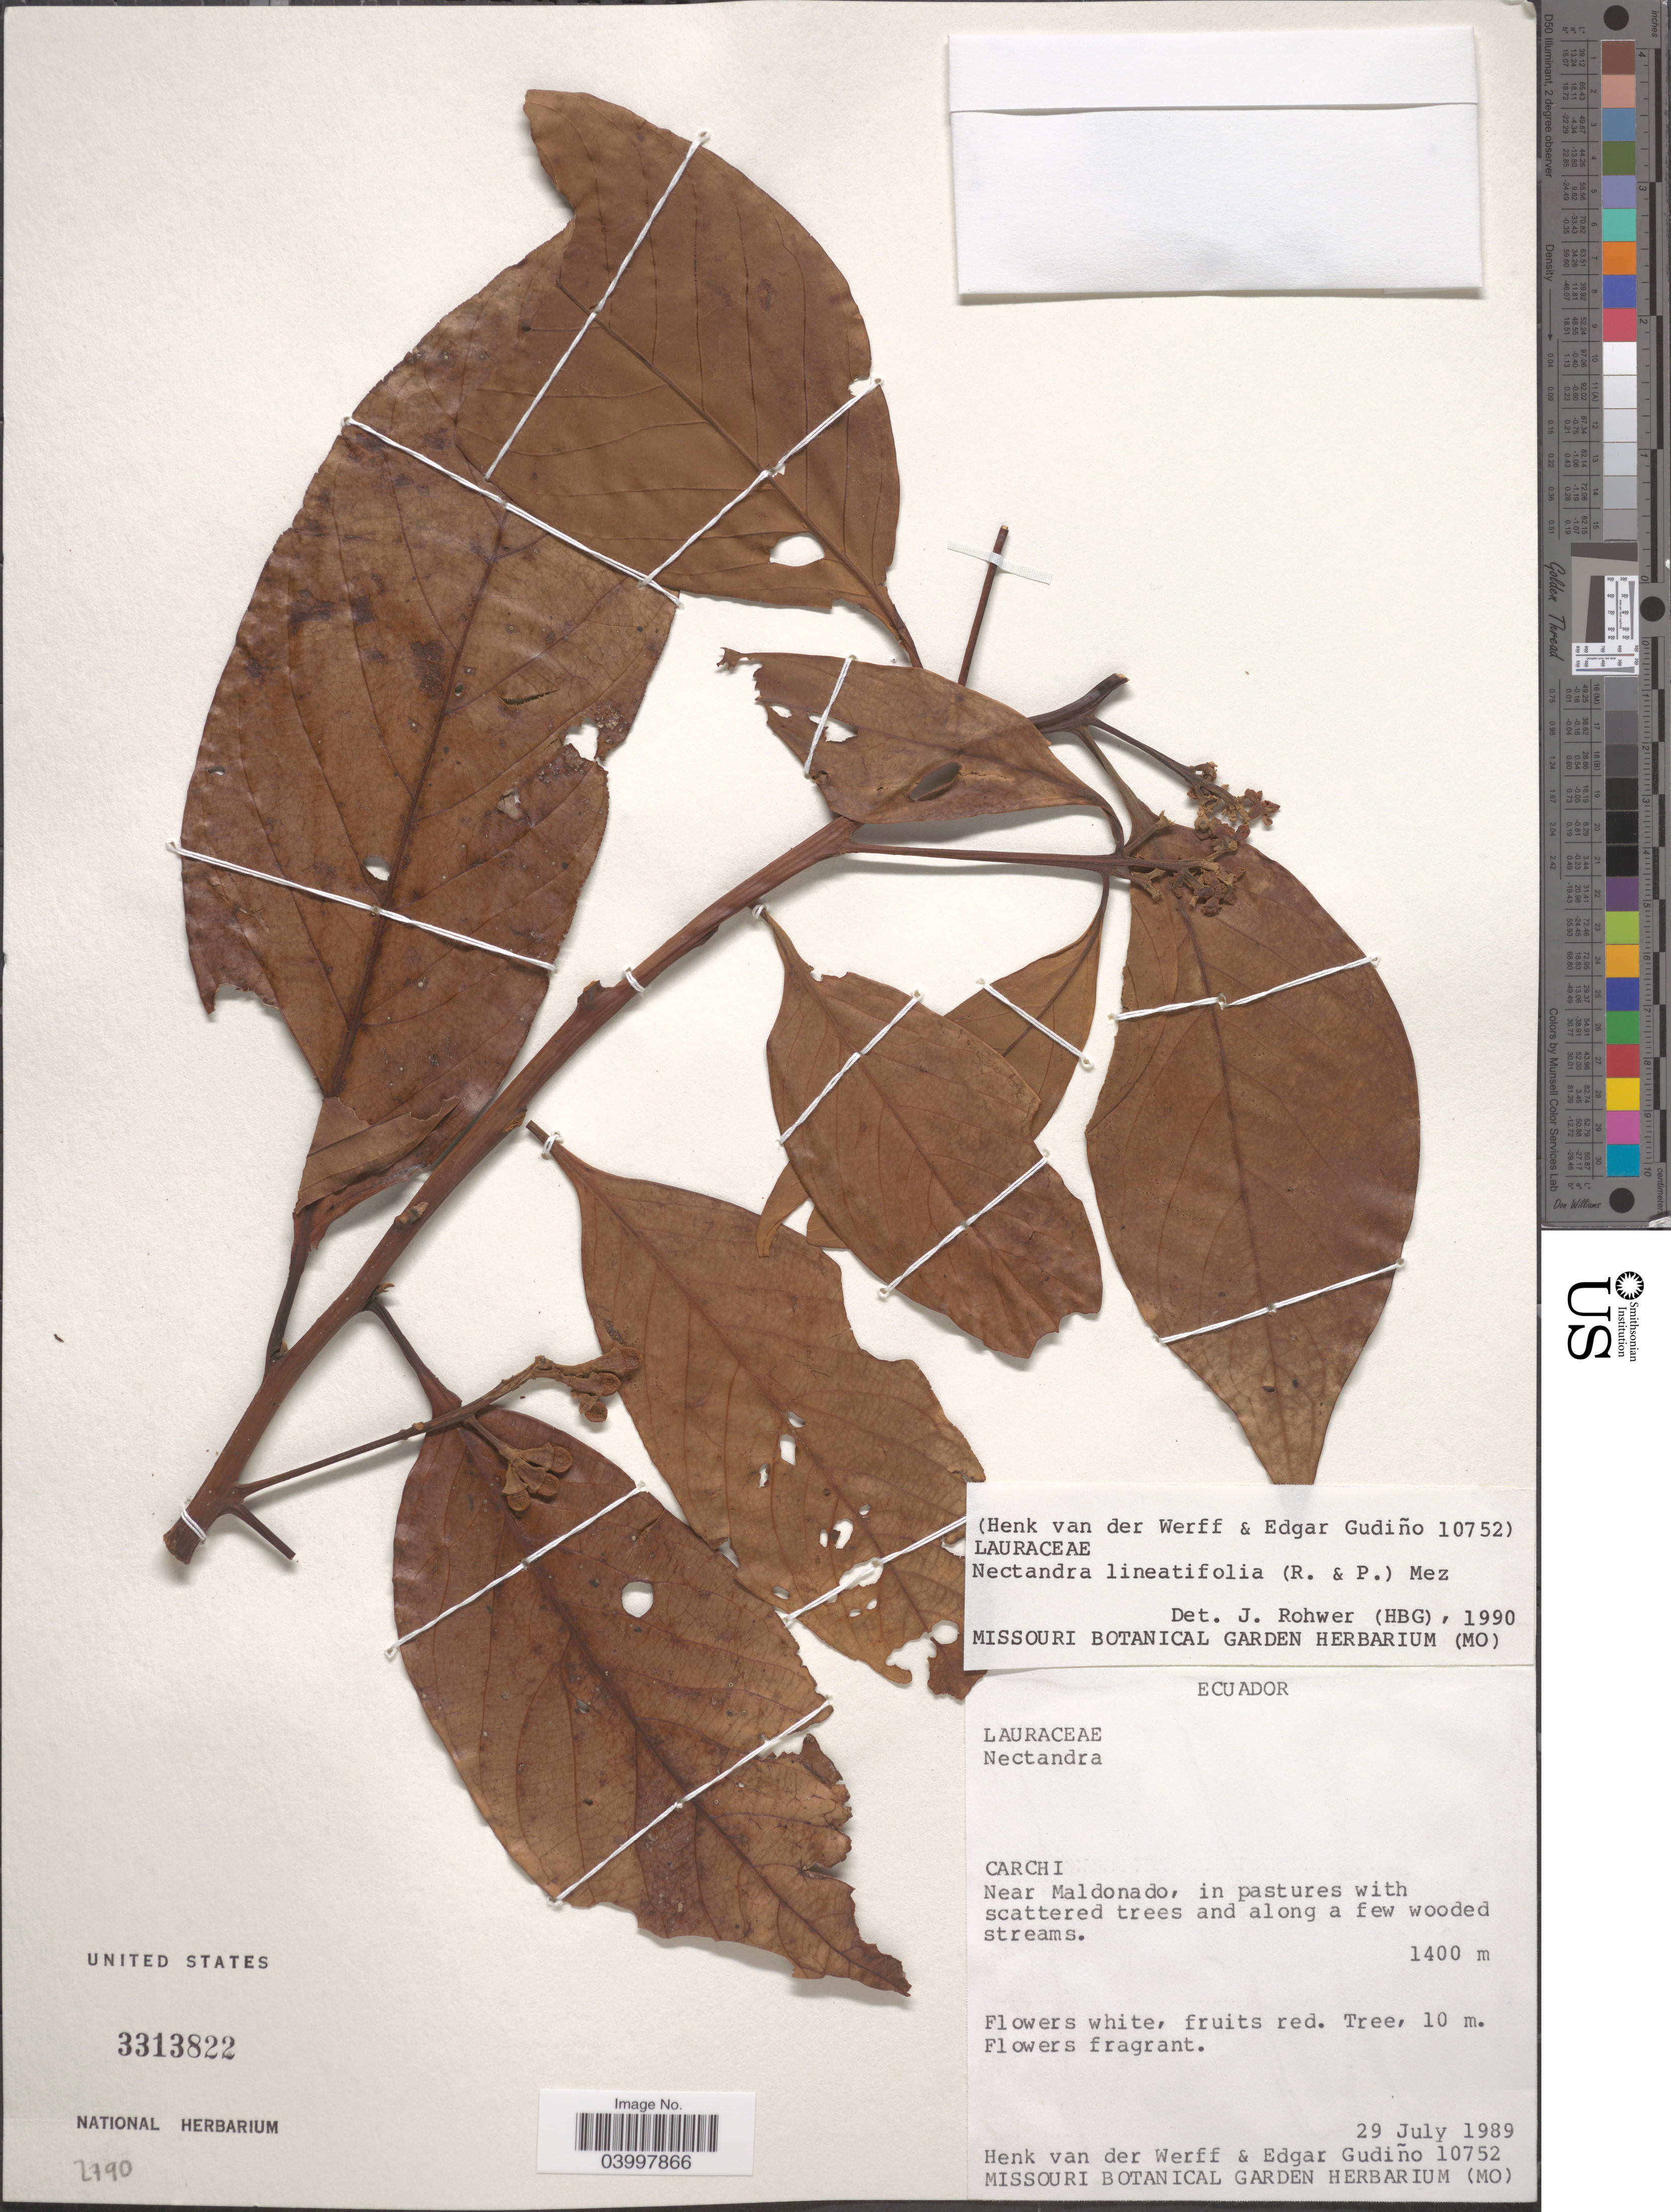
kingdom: Plantae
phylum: Tracheophyta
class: Magnoliopsida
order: Laurales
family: Lauraceae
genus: Nectandra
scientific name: Nectandra lineatifolia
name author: Mez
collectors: H. van der Werff & E. Gudiño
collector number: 10752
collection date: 1989-07-29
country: Ecuador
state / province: Carchi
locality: Near Maldonado, in pastures with scattered trees and along a few wooded streams.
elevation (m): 1400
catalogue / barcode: US 3313822